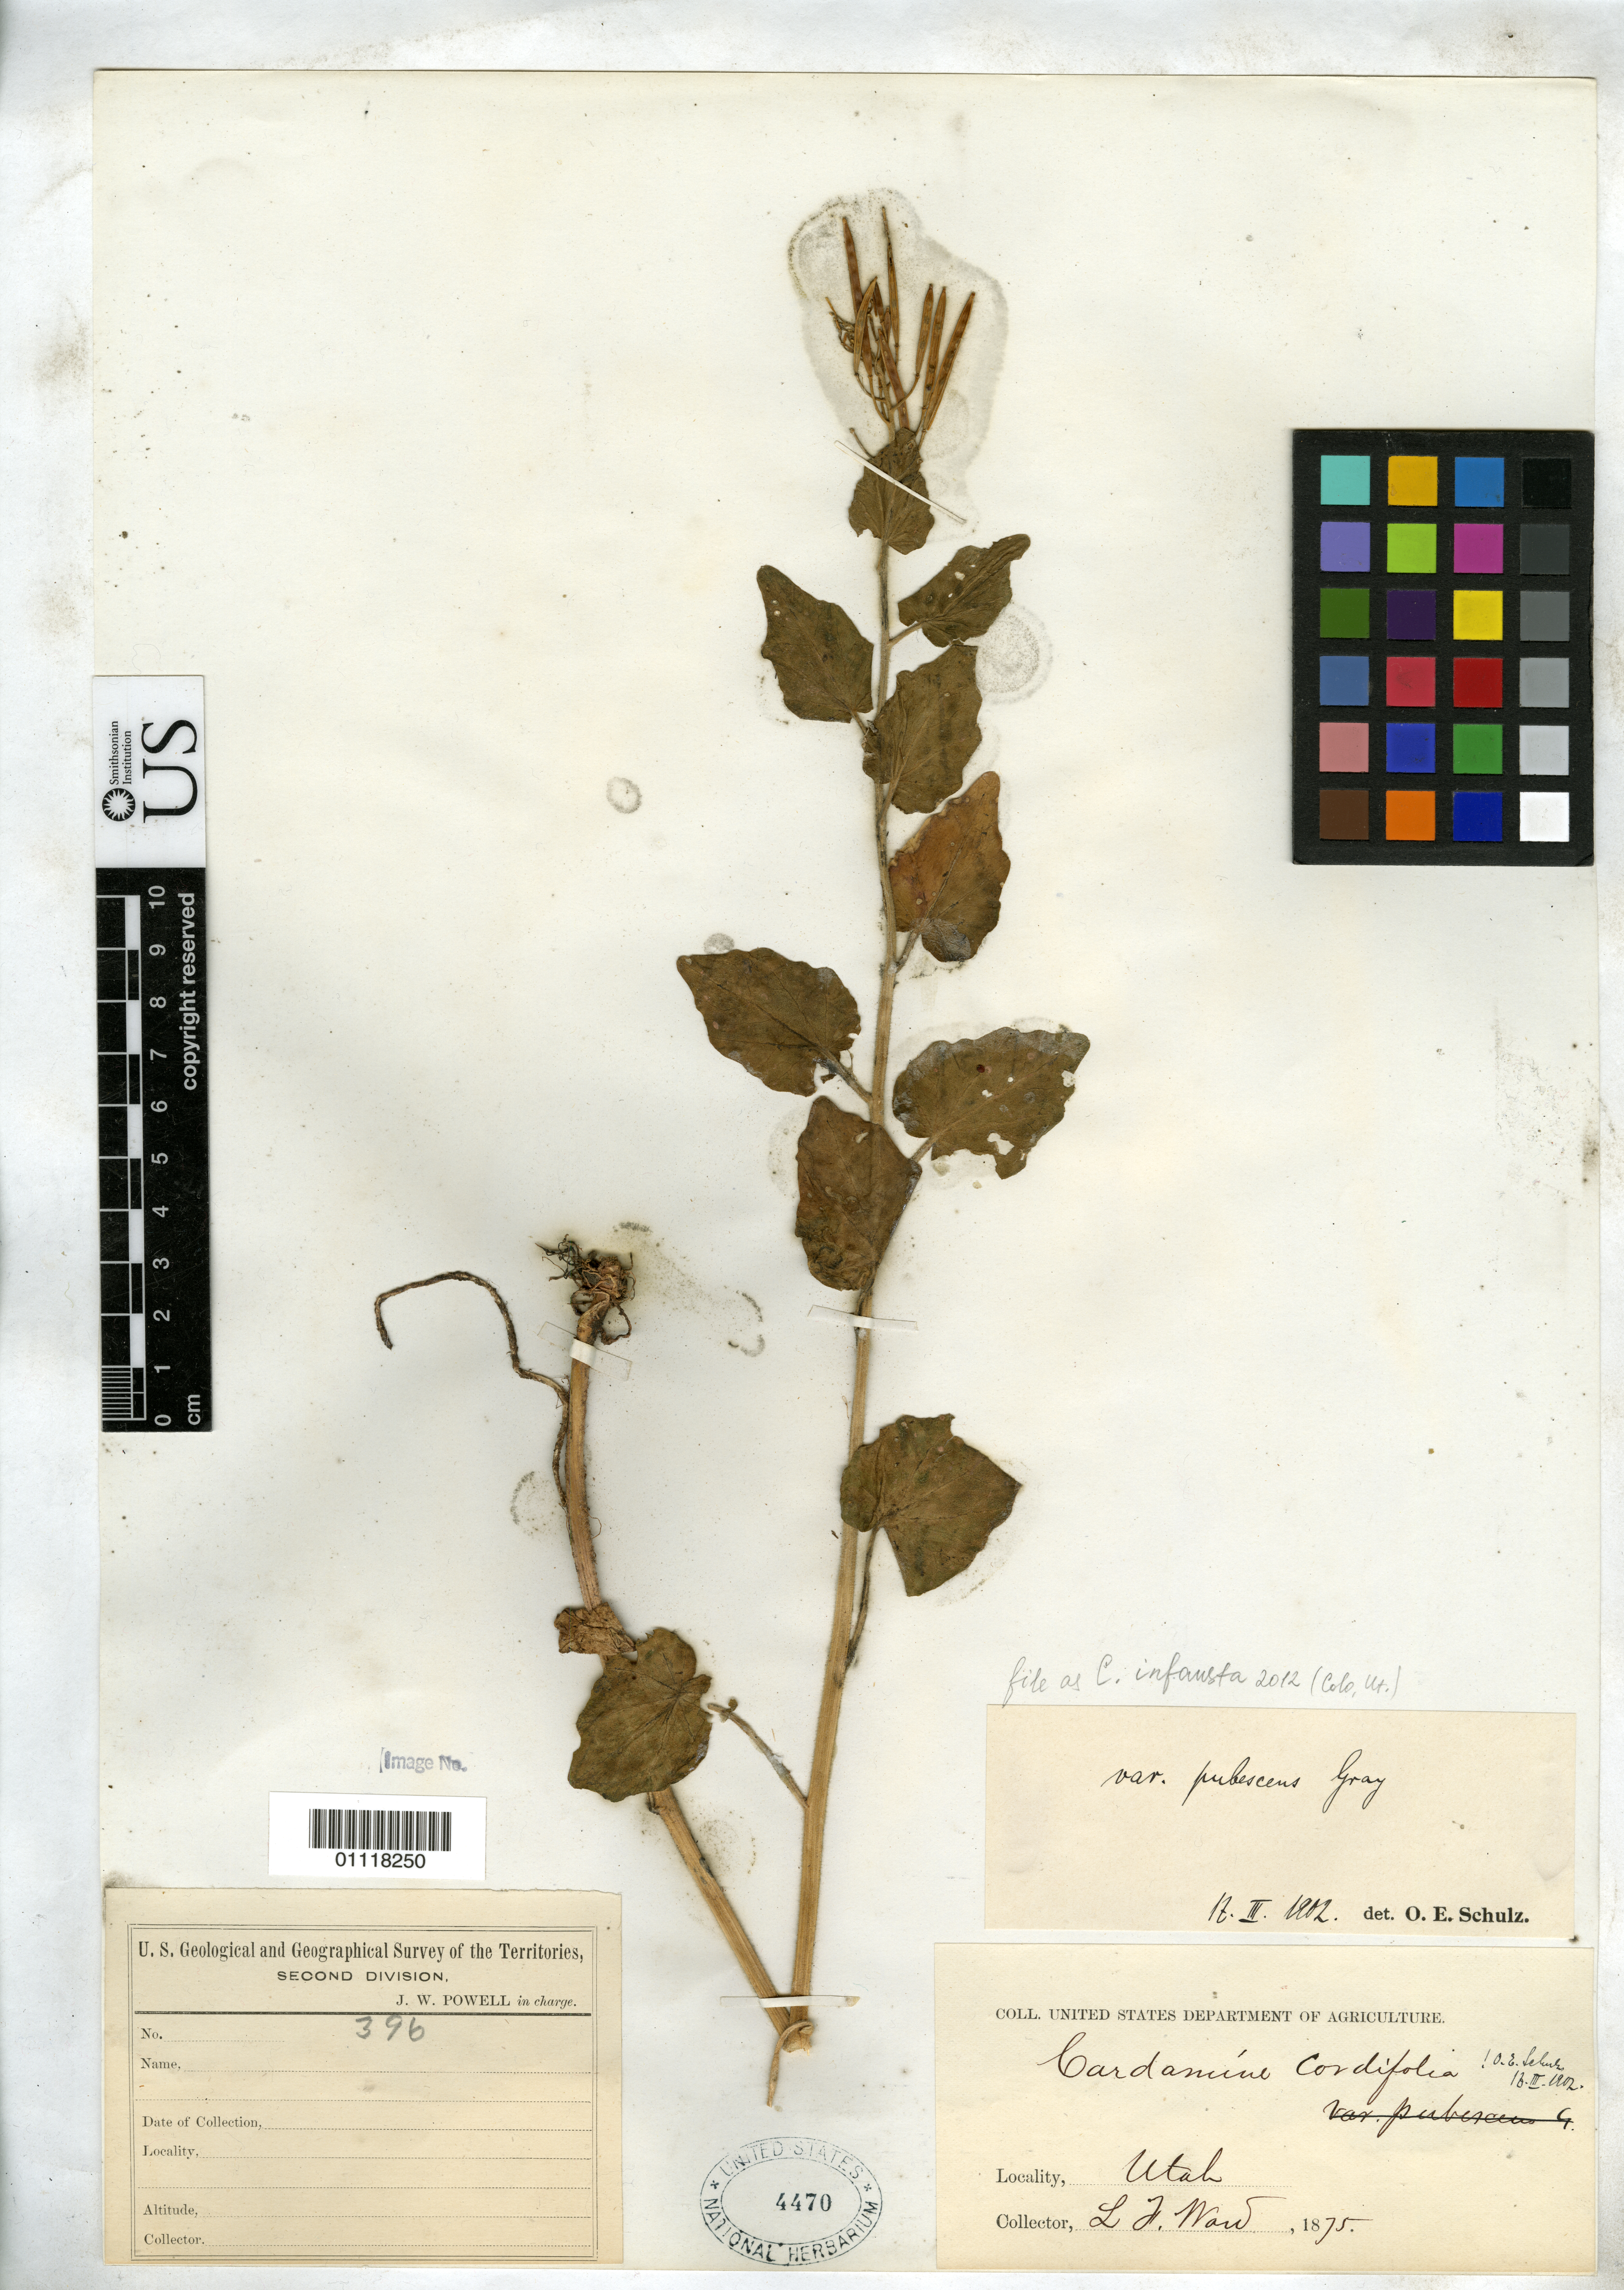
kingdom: Plantae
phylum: Tracheophyta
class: Magnoliopsida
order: Brassicales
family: Brassicaceae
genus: Cardamine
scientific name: Cardamine infausta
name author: Greene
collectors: L. F. Ward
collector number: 396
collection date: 1875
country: United States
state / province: Utah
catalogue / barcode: US 4470